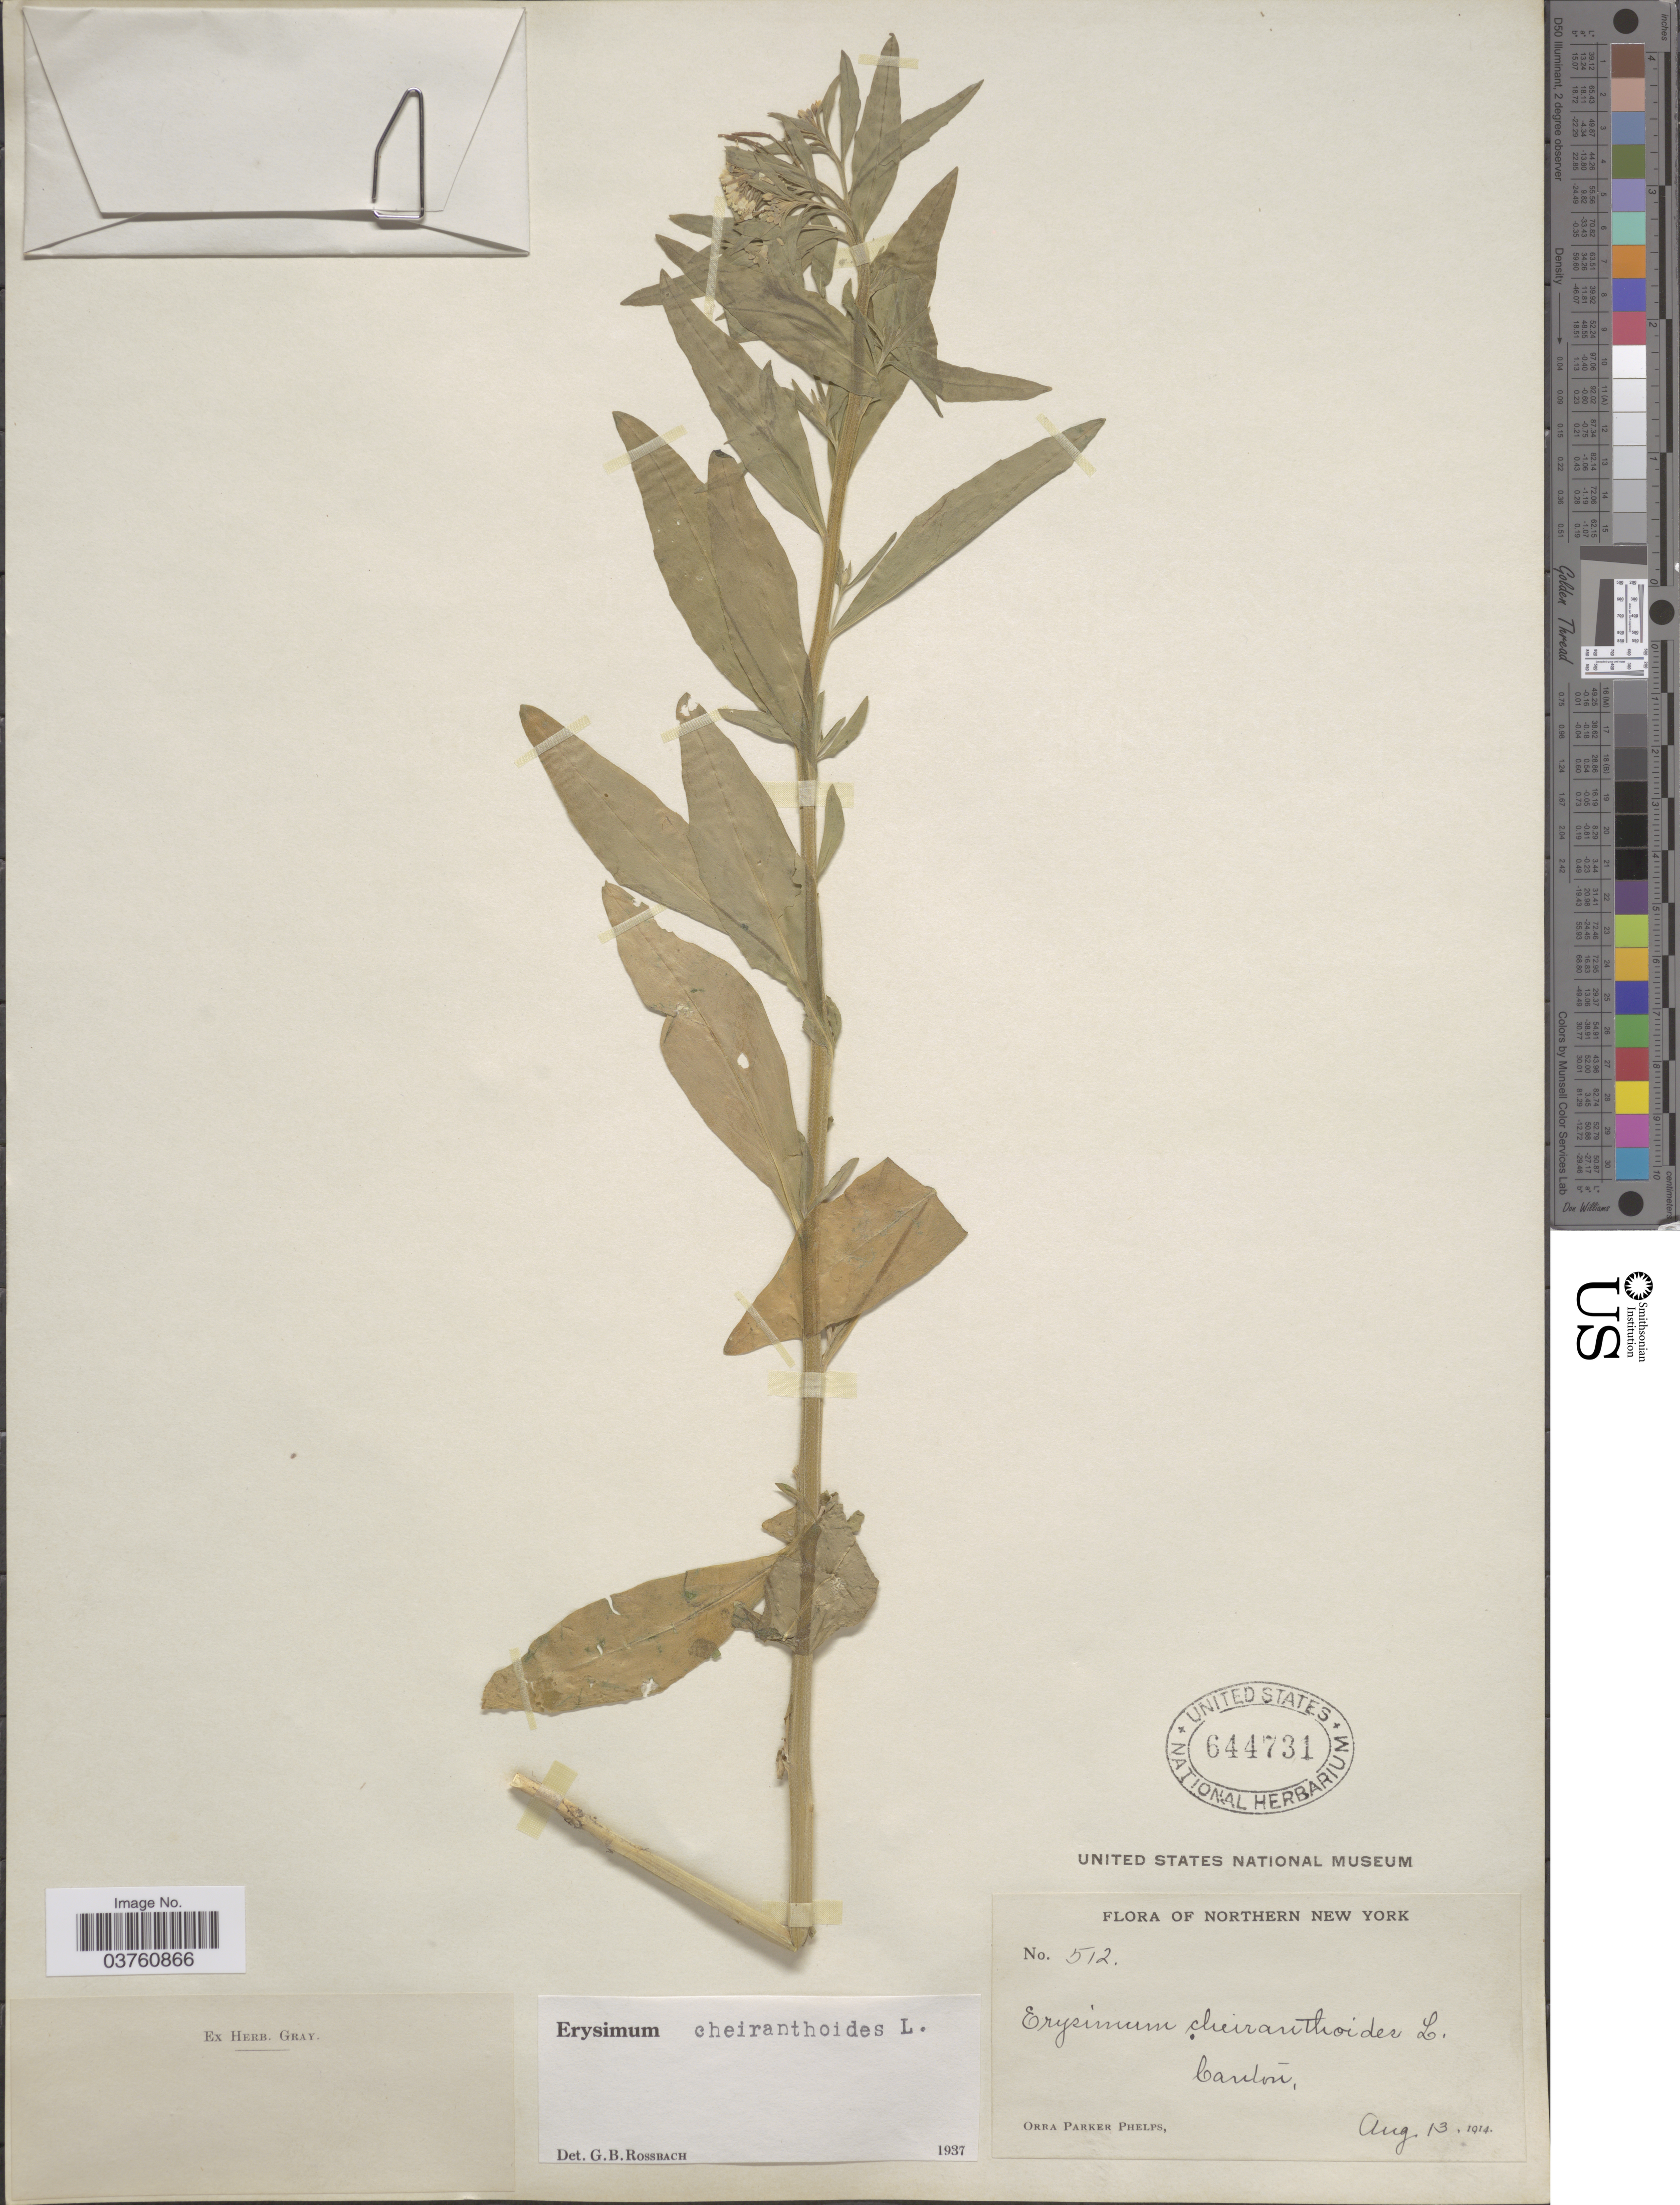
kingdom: Plantae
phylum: Tracheophyta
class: Magnoliopsida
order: Brassicales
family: Brassicaceae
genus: Erysimum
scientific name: Erysimum cheiranthoides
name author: L.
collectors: O. P. Phelps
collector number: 512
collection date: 1914-08-13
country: United States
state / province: New York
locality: Northern New York. Canton.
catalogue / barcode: US 644731